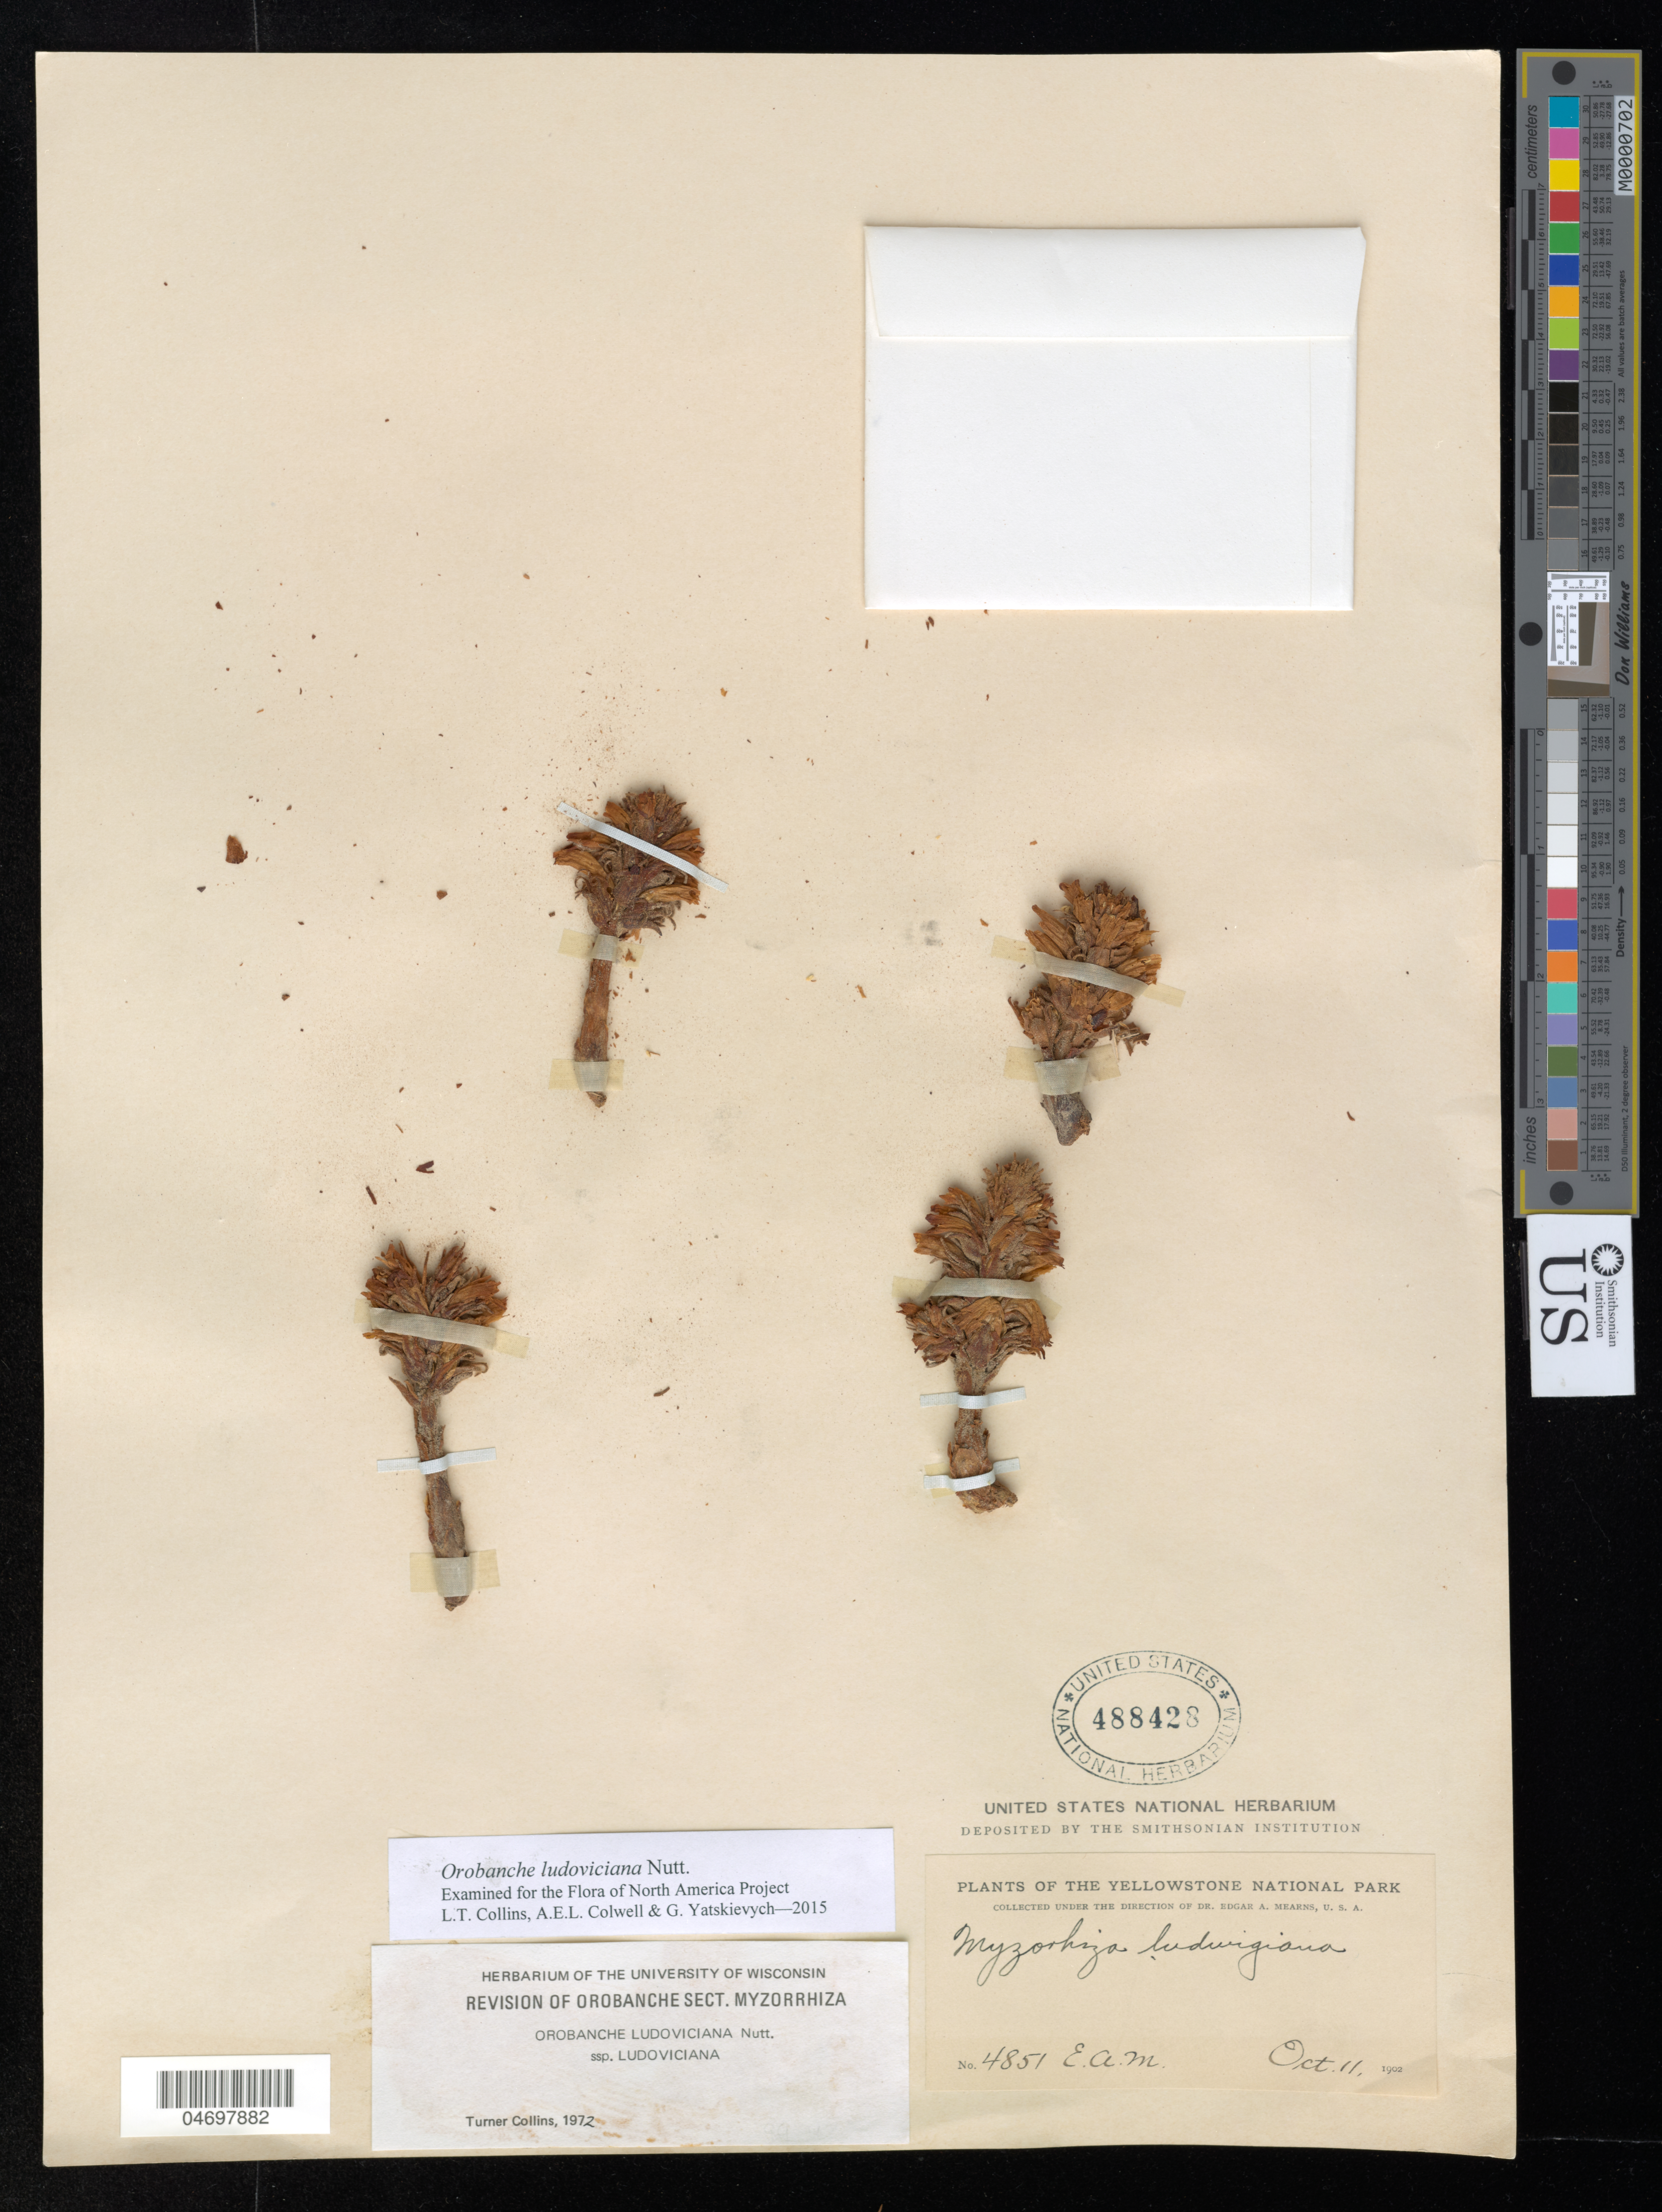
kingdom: Plantae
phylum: Tracheophyta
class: Magnoliopsida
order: Lamiales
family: Orobanchaceae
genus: Orobanche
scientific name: Orobanche ludoviciana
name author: Nutt.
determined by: Collins, L. T.; Colwell, A. E.; Yatskievych, G. A.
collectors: E. A. Mearns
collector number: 4851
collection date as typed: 11 Oct 1902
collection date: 1902-10-11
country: United States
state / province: Wyoming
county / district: Park / Teton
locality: Yellowstone National Park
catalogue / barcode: US 488428